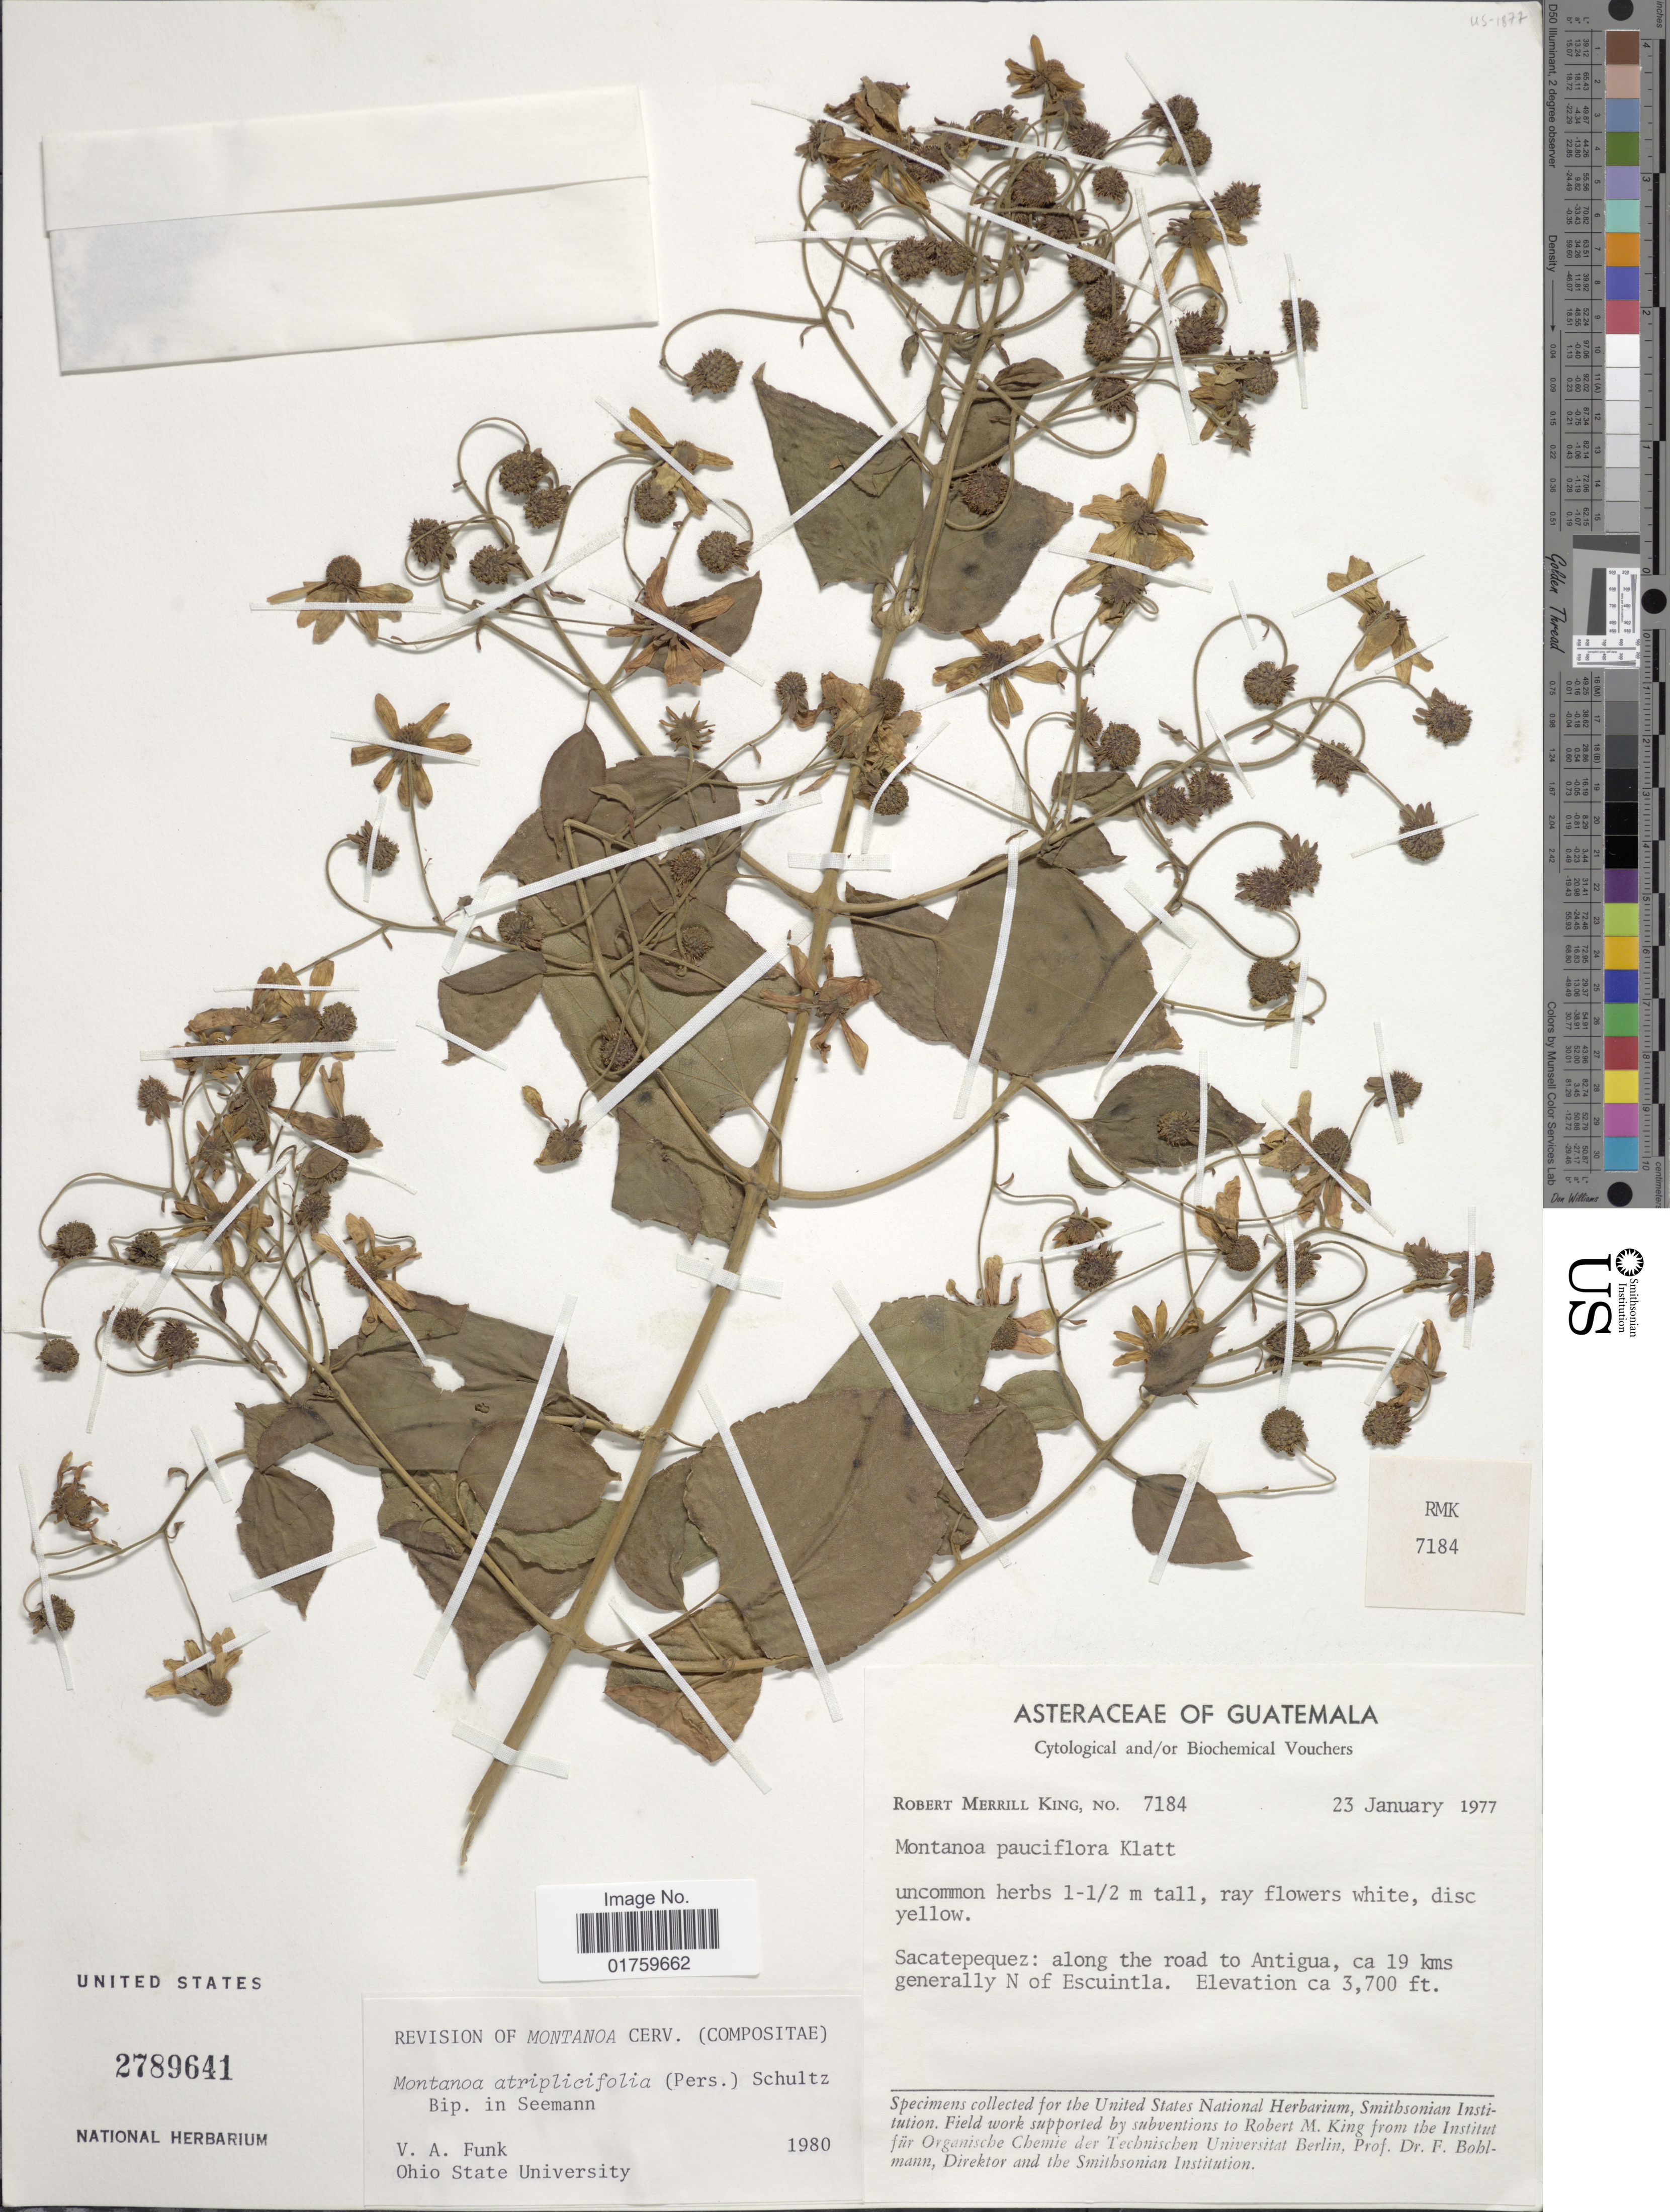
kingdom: Plantae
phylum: Tracheophyta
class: Magnoliopsida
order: Asterales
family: Asteraceae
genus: Montanoa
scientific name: Montanoa atriplicifolia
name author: (Pers.) Sch. Bip.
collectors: R. M. King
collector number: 7184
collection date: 1977-01-23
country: Guatemala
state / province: Sacatepéquez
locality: Along the road to Antigua, ca 19 kms generally N of Escuintla.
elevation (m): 1128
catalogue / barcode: US 2789641